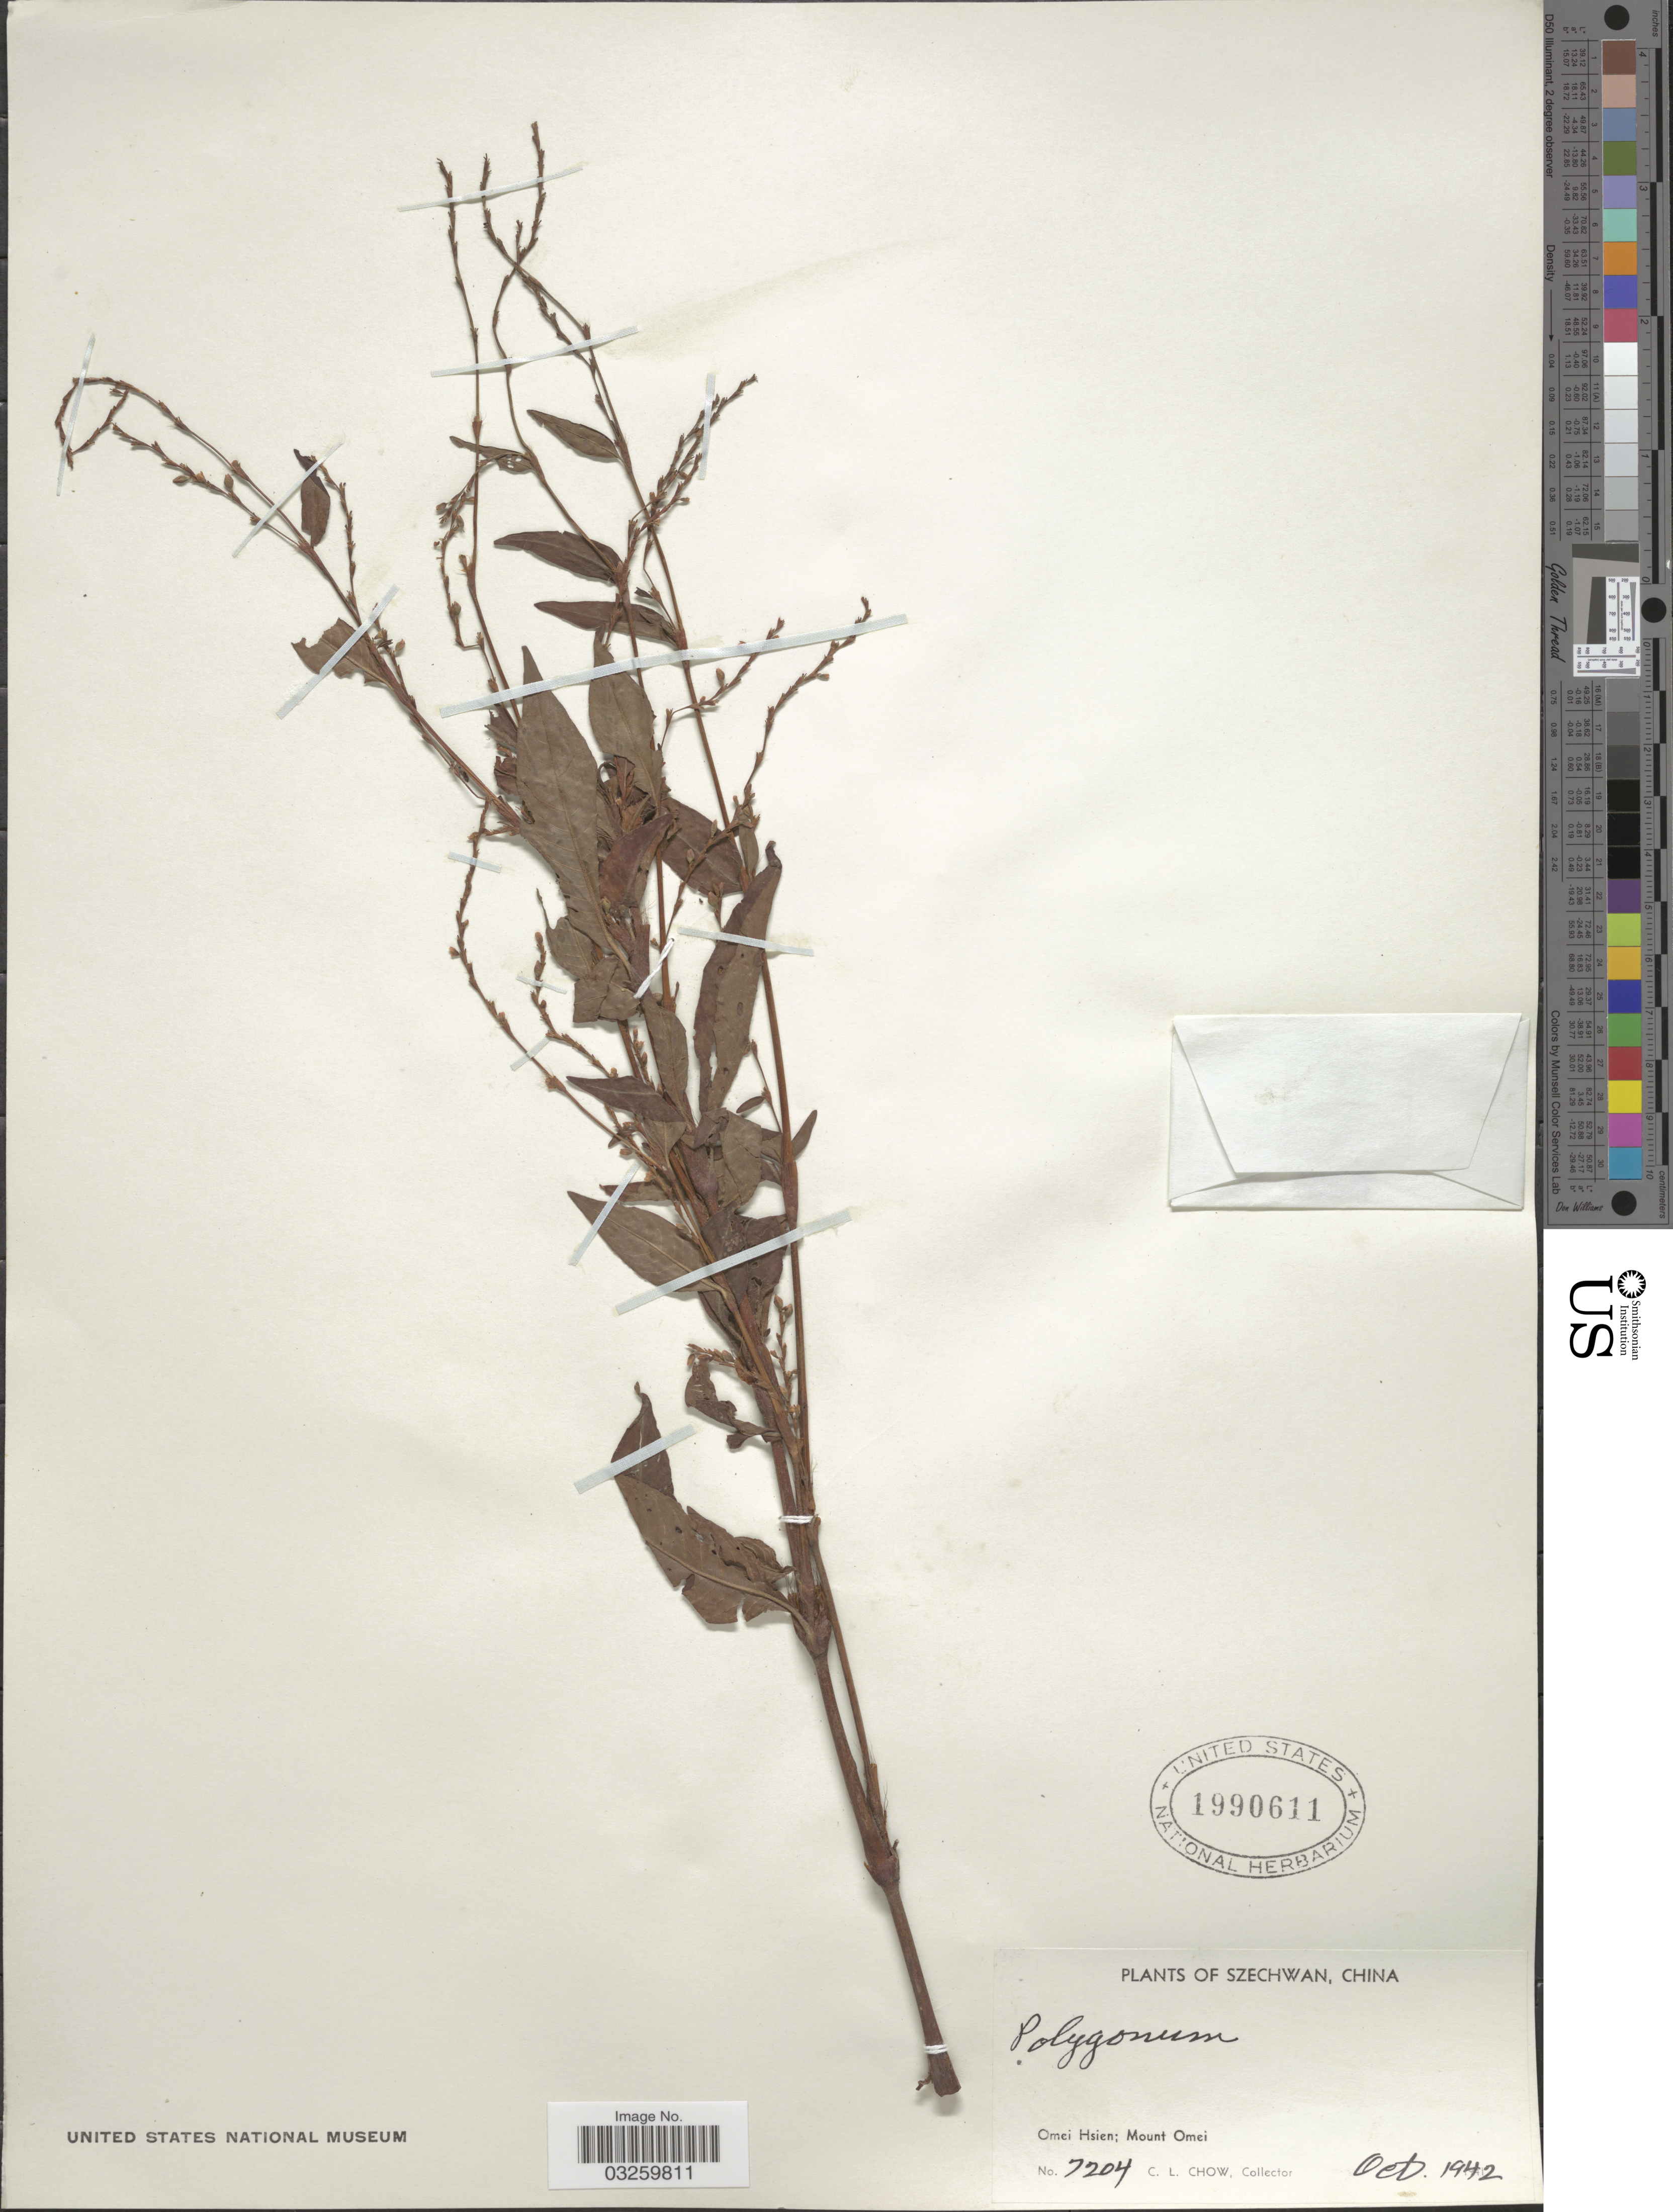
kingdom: Plantae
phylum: Tracheophyta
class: Magnoliopsida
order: Caryophyllales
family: Polygonaceae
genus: Polygonum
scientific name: Polygonum sp.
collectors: C. Chow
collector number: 7204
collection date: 1942-10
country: China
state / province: Sichuan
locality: Szechwan. Omei Hsien; Mount Omei.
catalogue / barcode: US 1990611